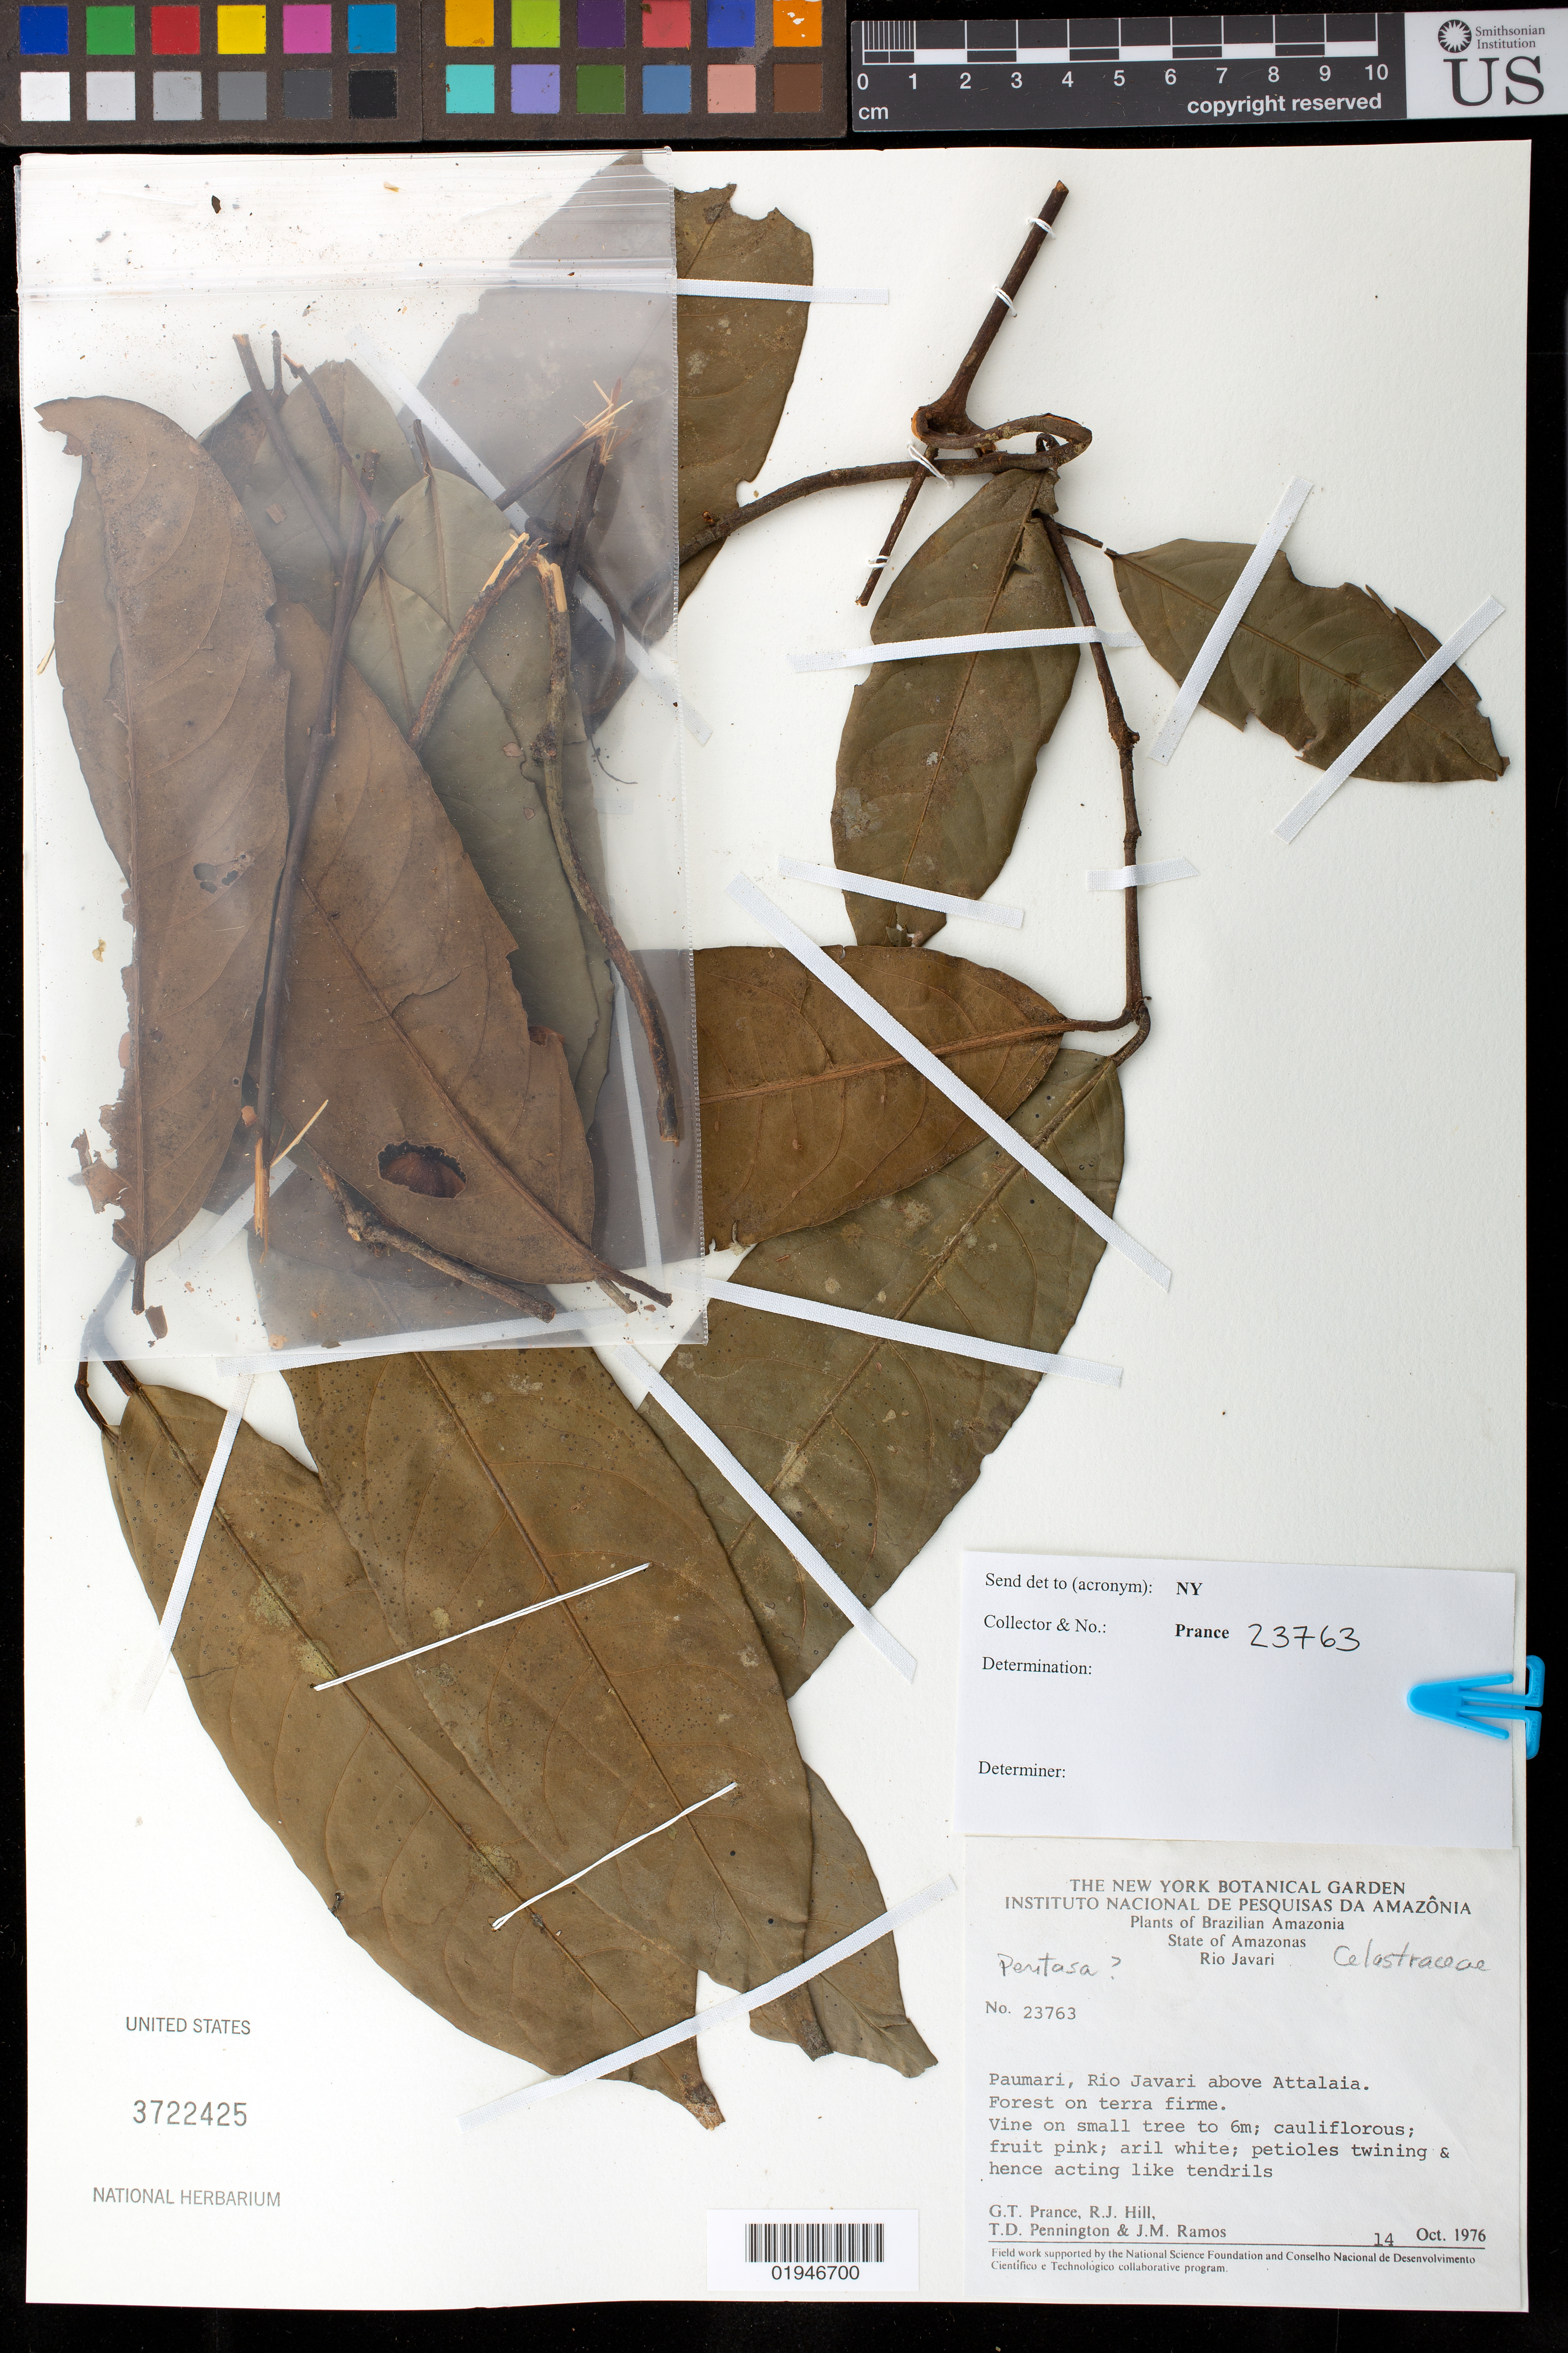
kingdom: Plantae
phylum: Tracheophyta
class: Magnoliopsida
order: Celastrales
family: Celastraceae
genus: Tontelea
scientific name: Tontelea attenuata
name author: Miers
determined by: Lombardi, Julio A.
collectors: G. T. Prance, R. J. Hill, T. D. Pennington & J. M. Ramos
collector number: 23763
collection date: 1976-10-14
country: Brazil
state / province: Amazonas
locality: Paumari, Rio Javari above Attalaia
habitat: Forest on terra firme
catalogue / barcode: US 3722425